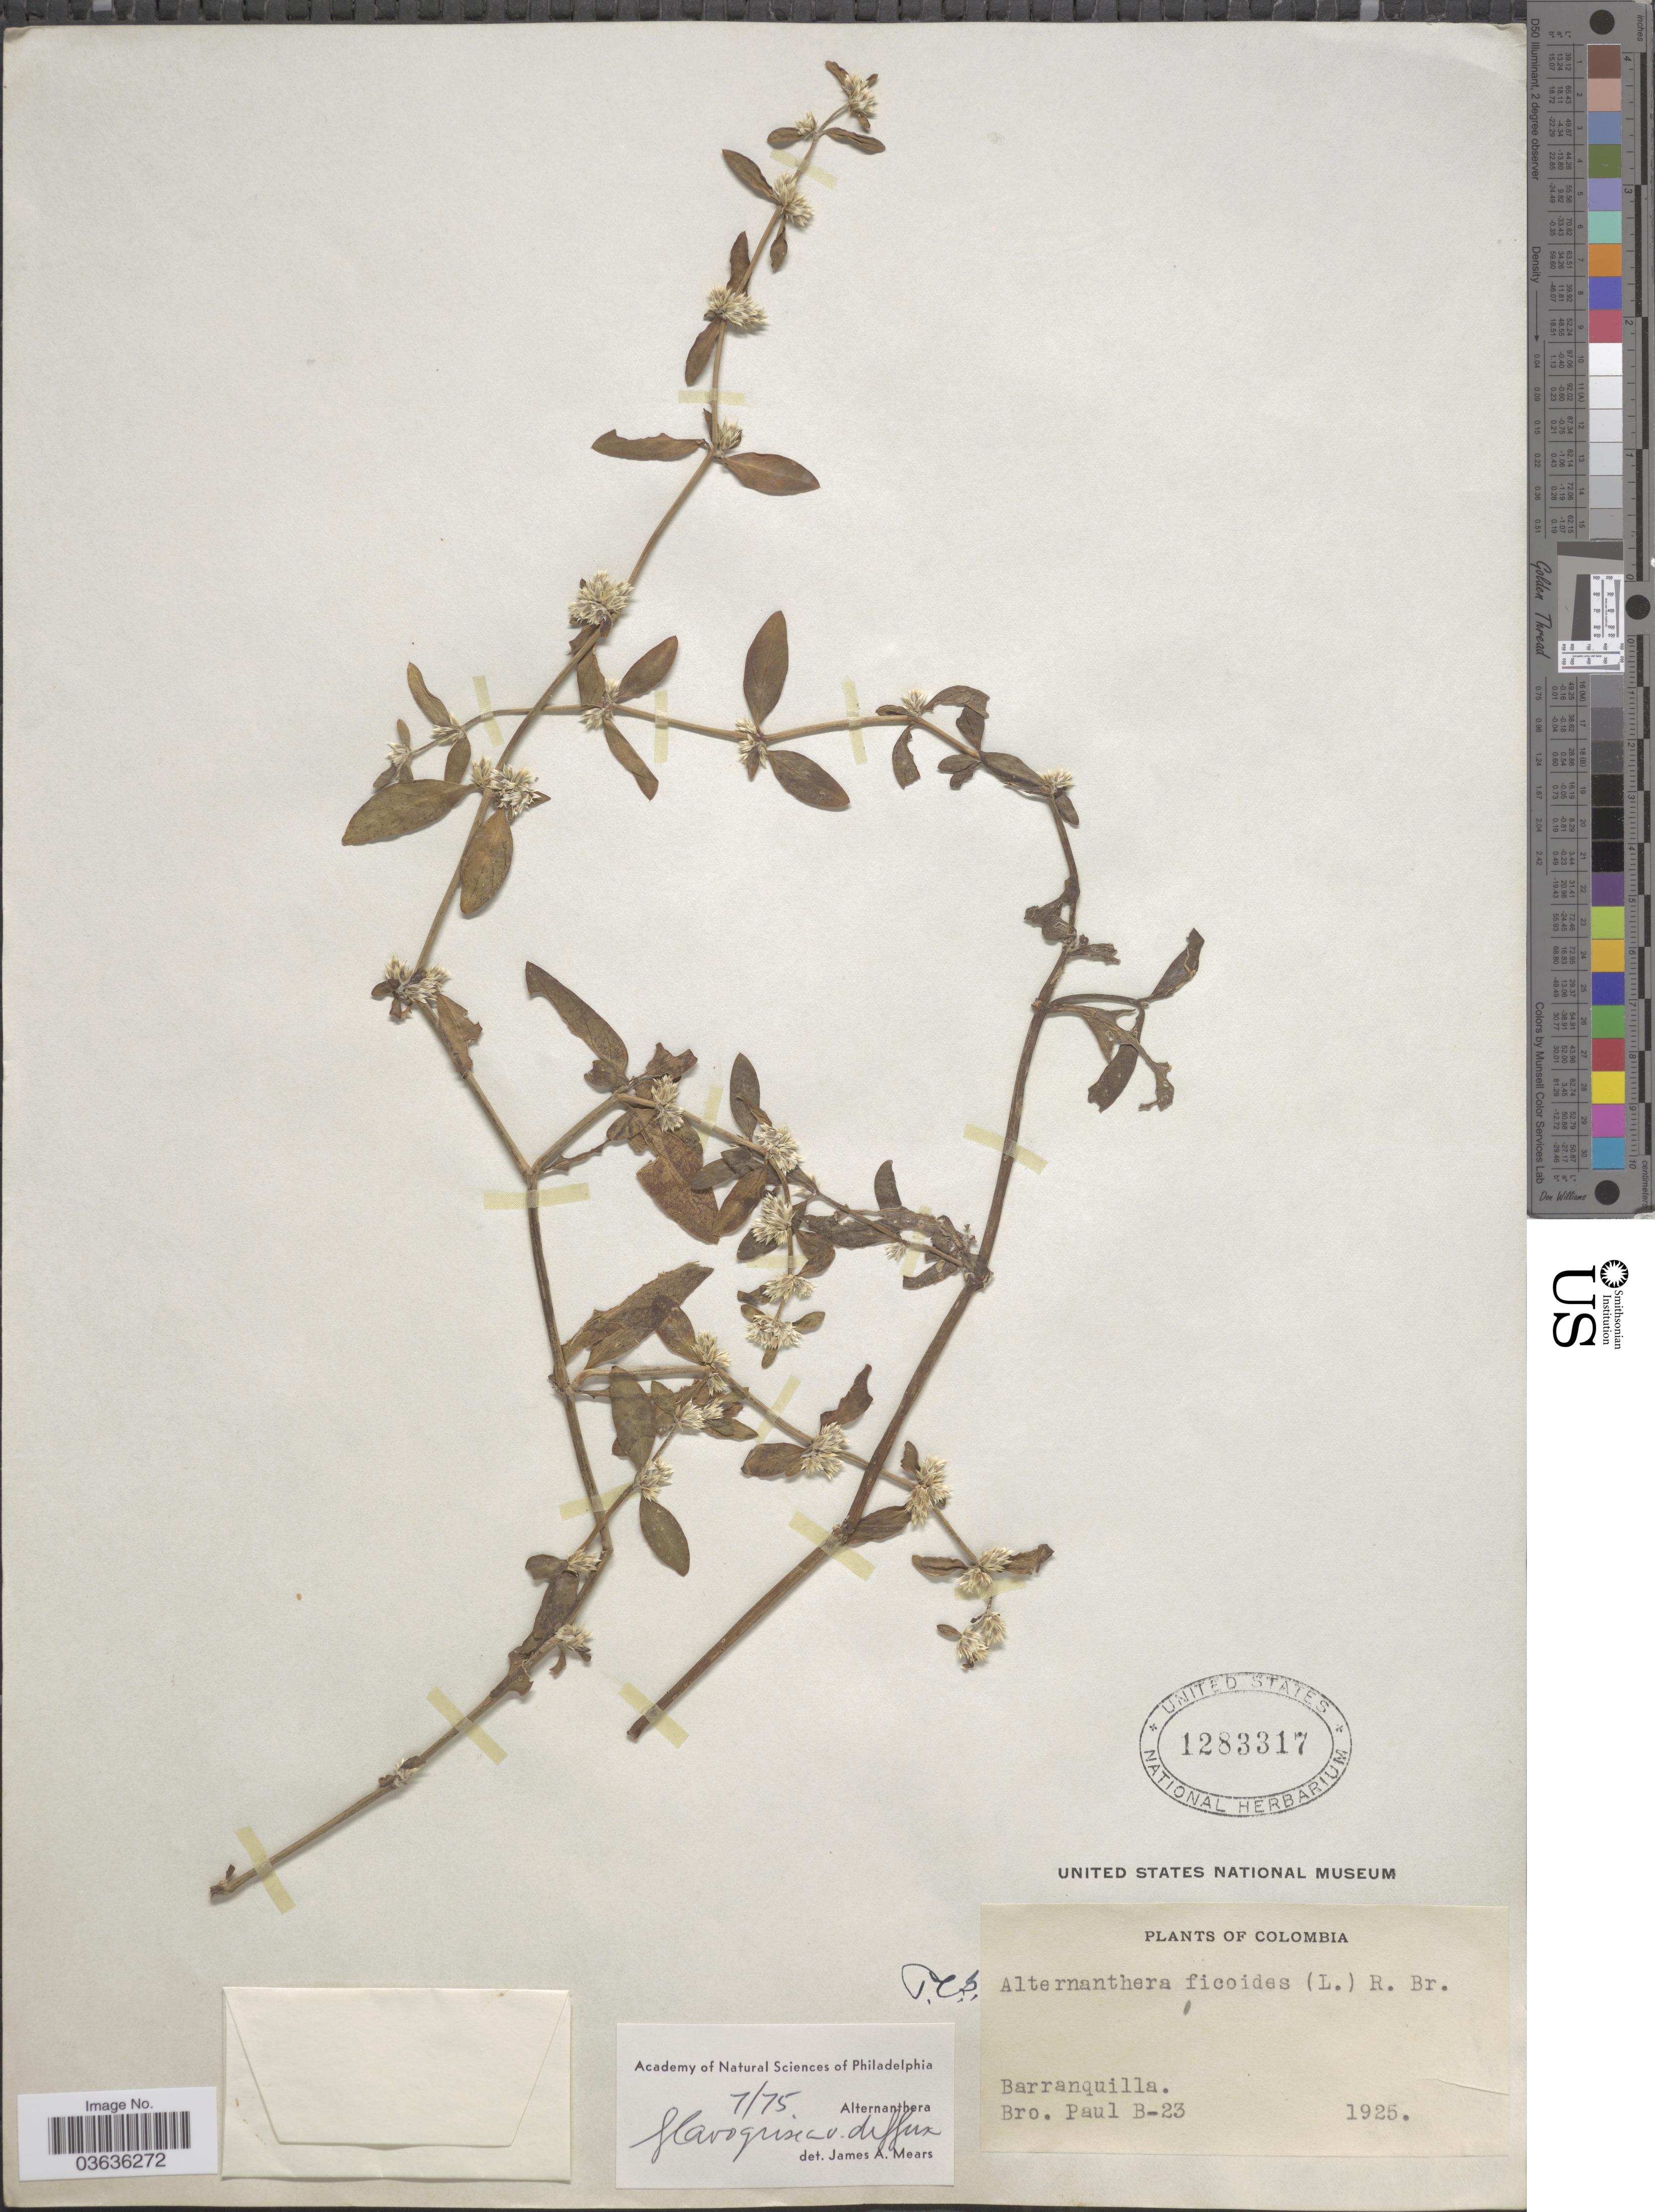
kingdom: Plantae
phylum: Tracheophyta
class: Magnoliopsida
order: Caryophyllales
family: Amaranthaceae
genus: Alternanthera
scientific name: Alternanthera flavogrisea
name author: Urb.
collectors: B. Paul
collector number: B-23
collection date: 1925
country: Colombia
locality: Barranquilla.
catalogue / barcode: US 1283317